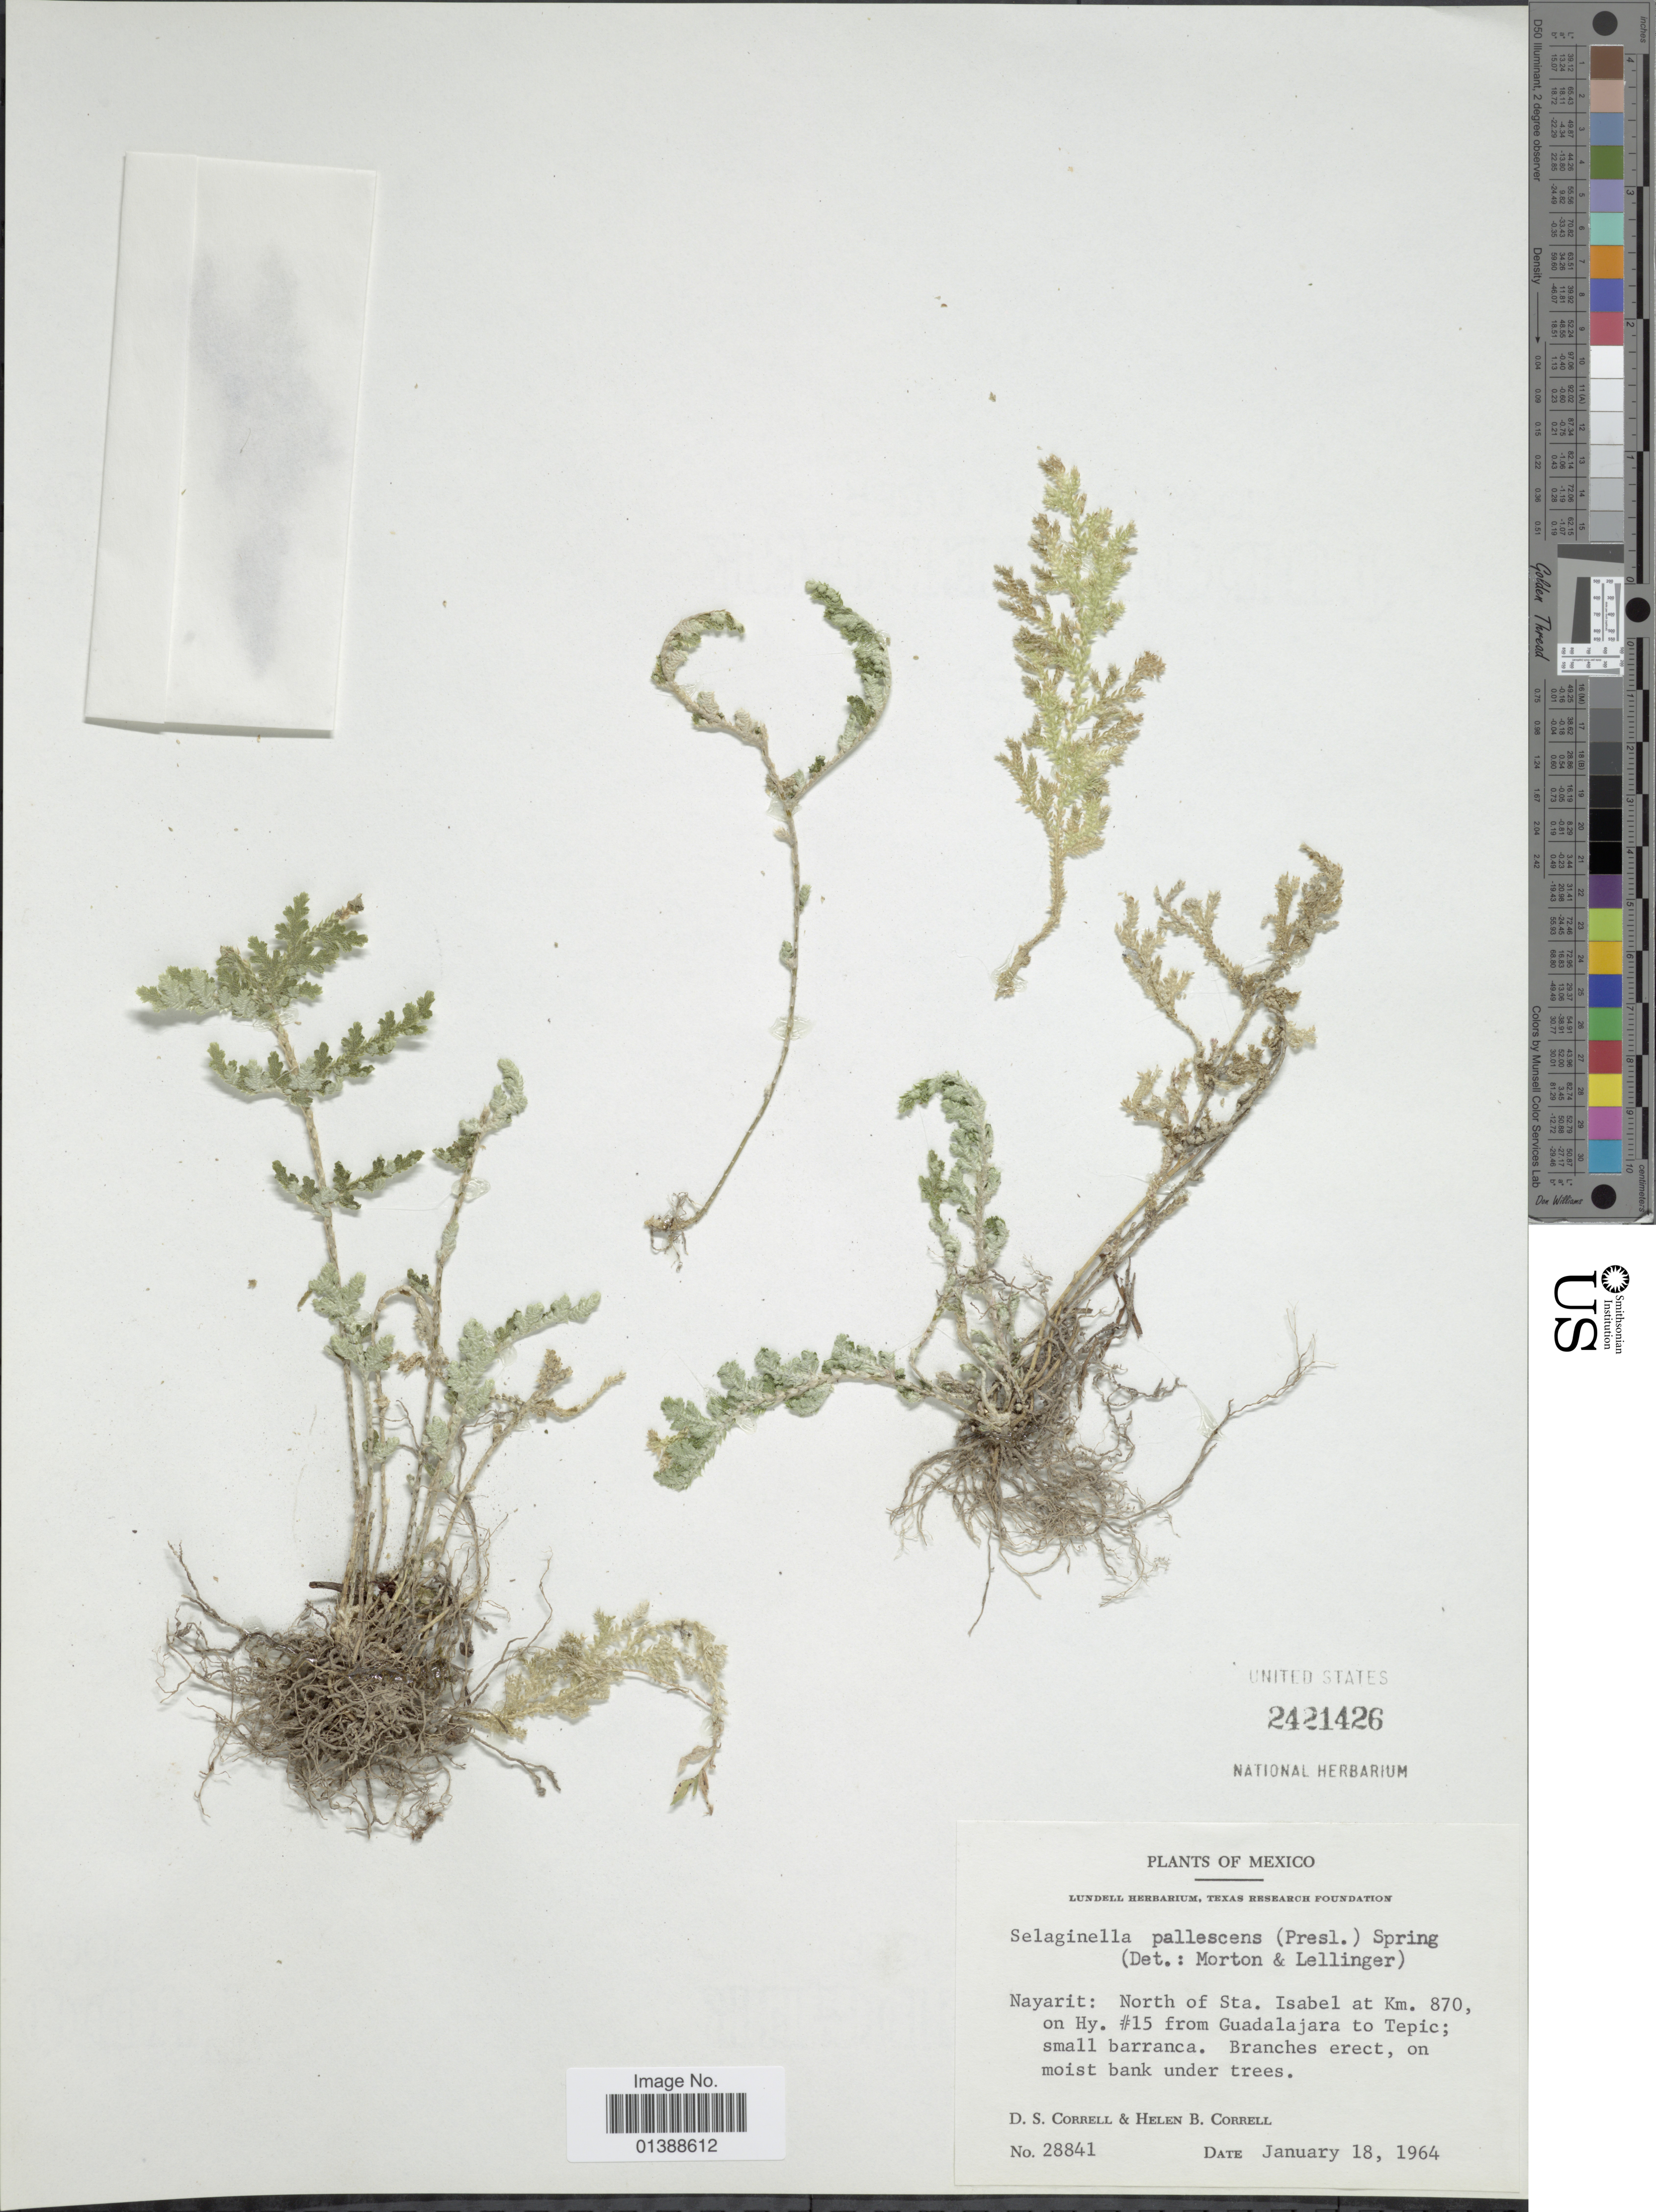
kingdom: Plantae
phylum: Tracheophyta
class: Lycopodiopsida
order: Selaginellales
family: Selaginellaceae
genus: Selaginella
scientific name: Selaginella pallescens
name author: (C. Presl) Spring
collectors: D. S. Correll & H. Correll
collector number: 28841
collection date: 1964-01-18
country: Mexico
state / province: Nayarit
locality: North of Sta Isabel at km 870 on Hy. #15 from Guadalajara to Tepic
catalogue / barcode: US 2421426